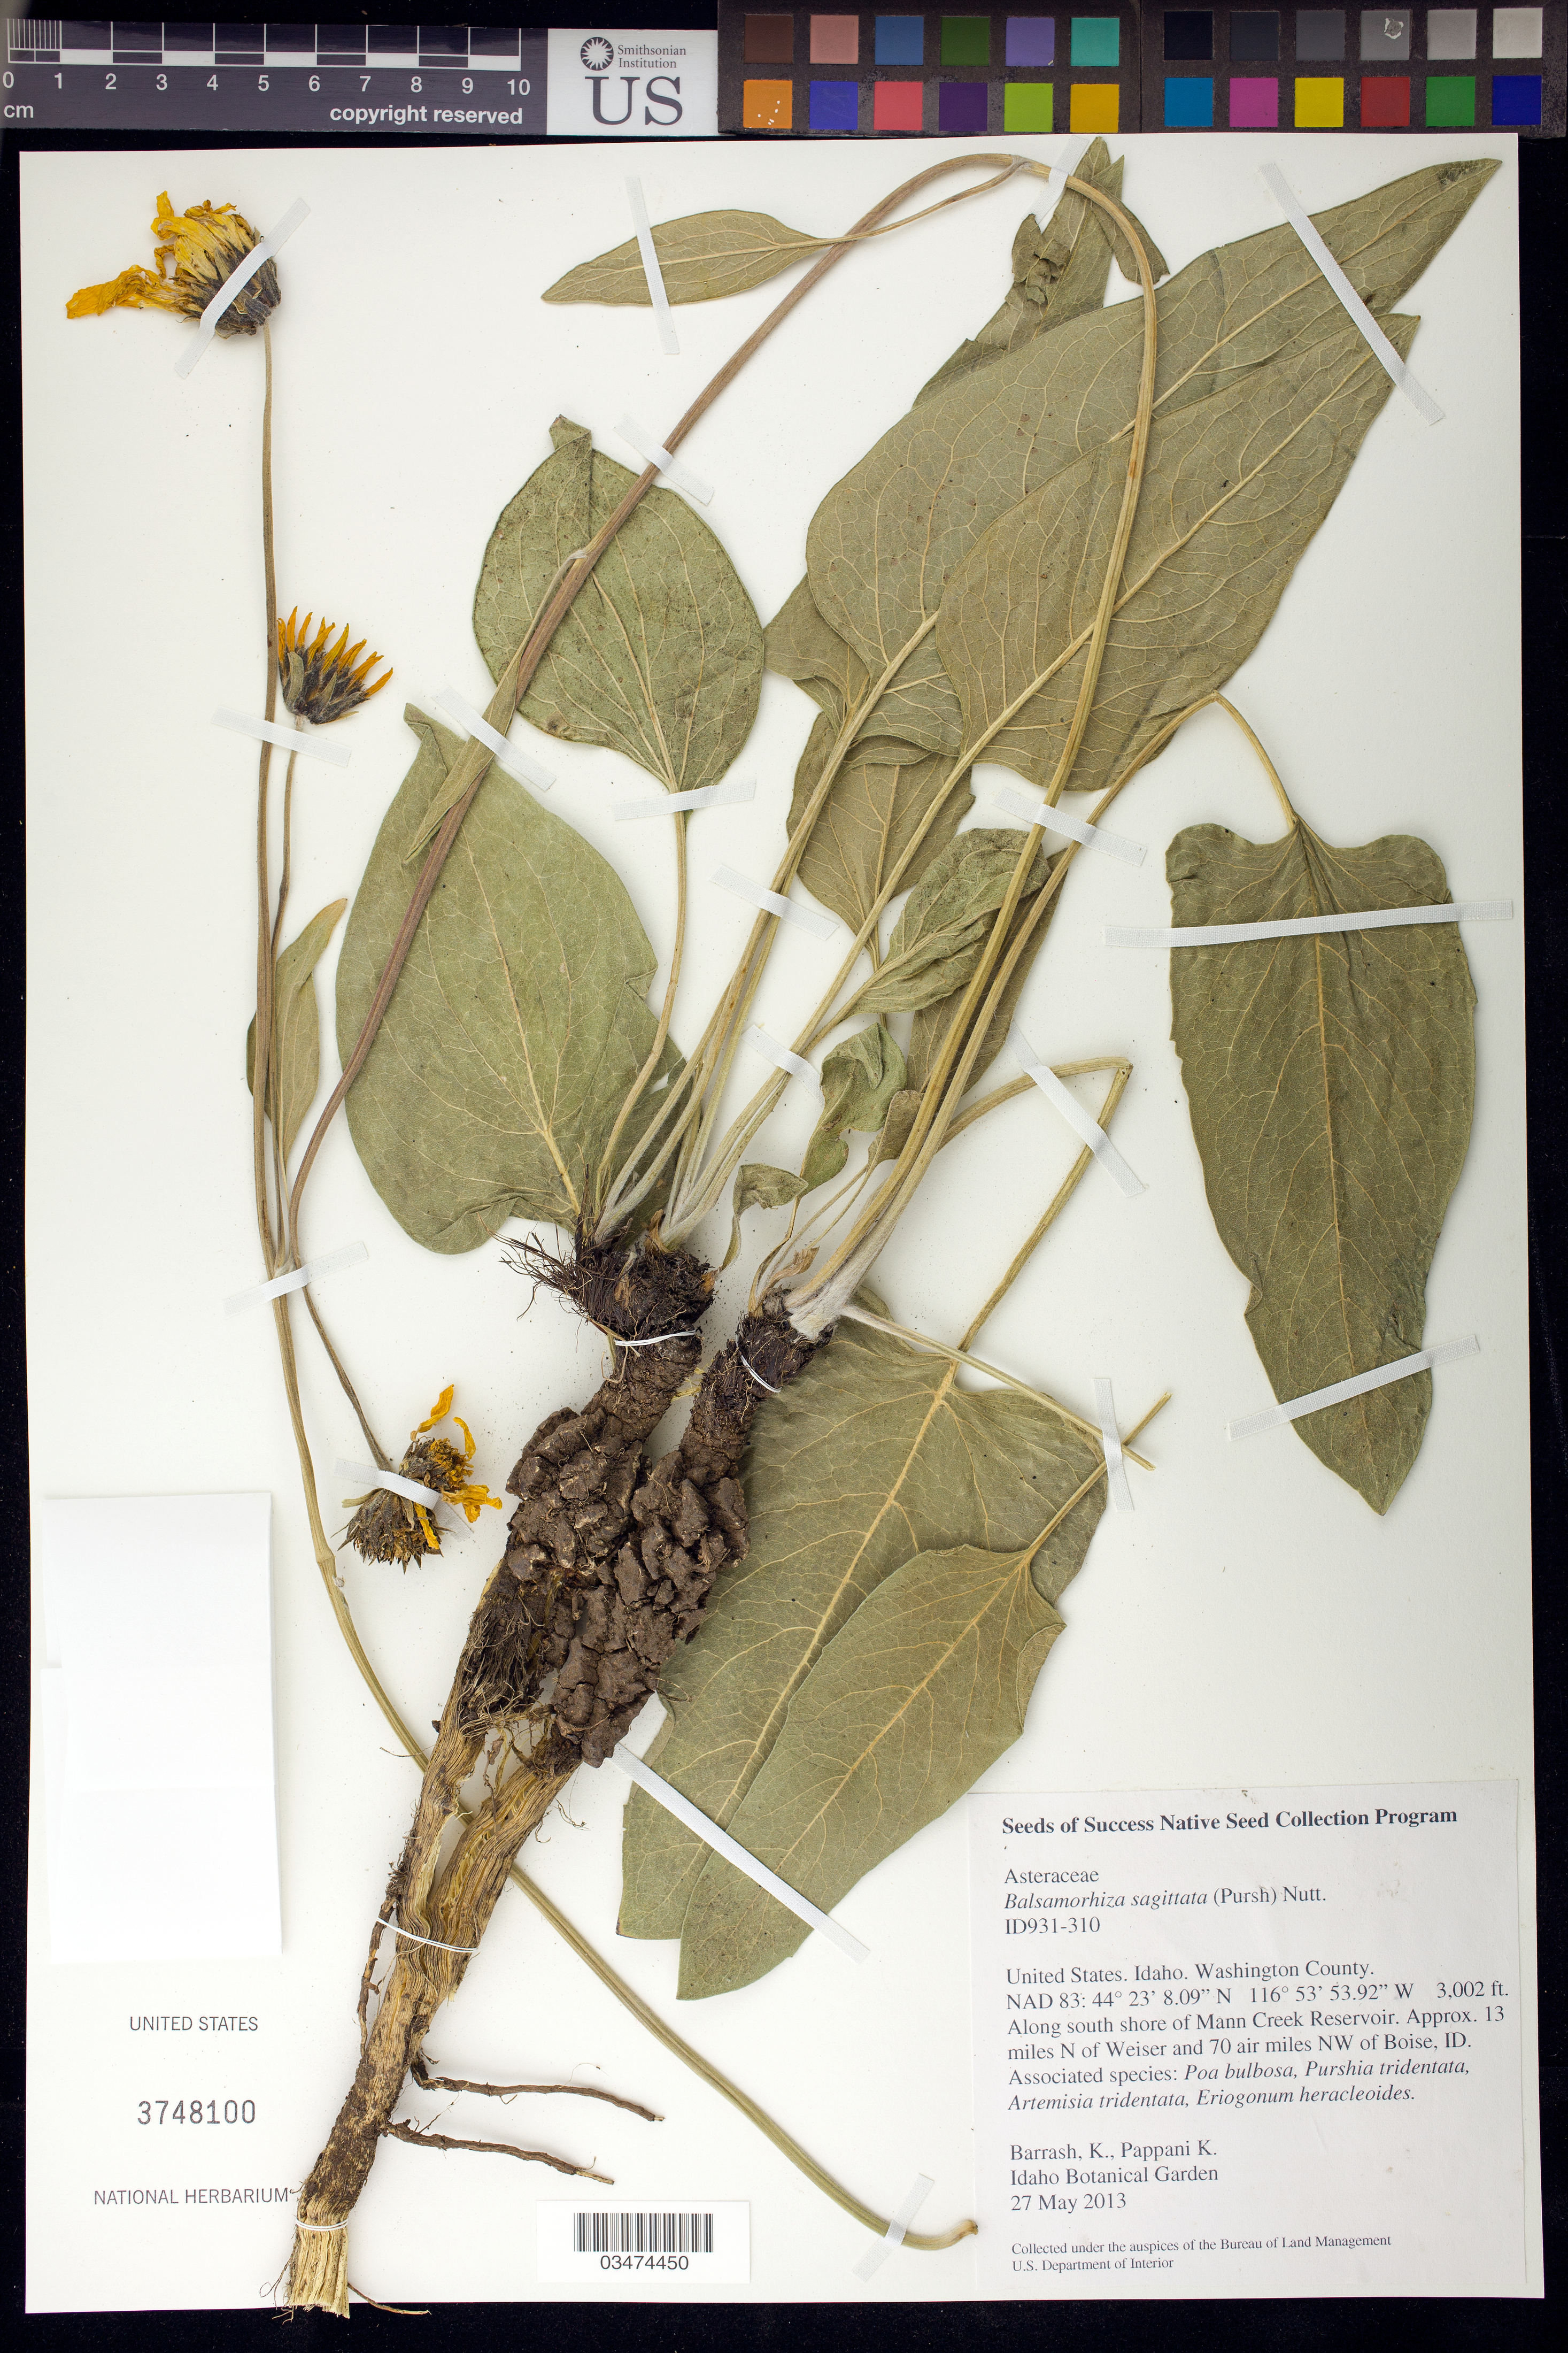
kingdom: Plantae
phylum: Tracheophyta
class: Magnoliopsida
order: Asterales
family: Asteraceae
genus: Balsamorhiza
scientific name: Balsamorhiza sagittata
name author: (Pursh) Nutt.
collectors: K. Barrash & K. Pappani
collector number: ID931-310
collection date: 2013-05-27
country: United States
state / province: Idaho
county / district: Washington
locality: Along south shore of Mann Creek Reservoir. Approx. 13 miles N of Weiser and 70 air miles NW of Boise.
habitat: Associated species: Poa bulbosa, Purshia tridentata, Artemisia tridentata, Eriogonum heracleoides.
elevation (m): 915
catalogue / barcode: US 3748100